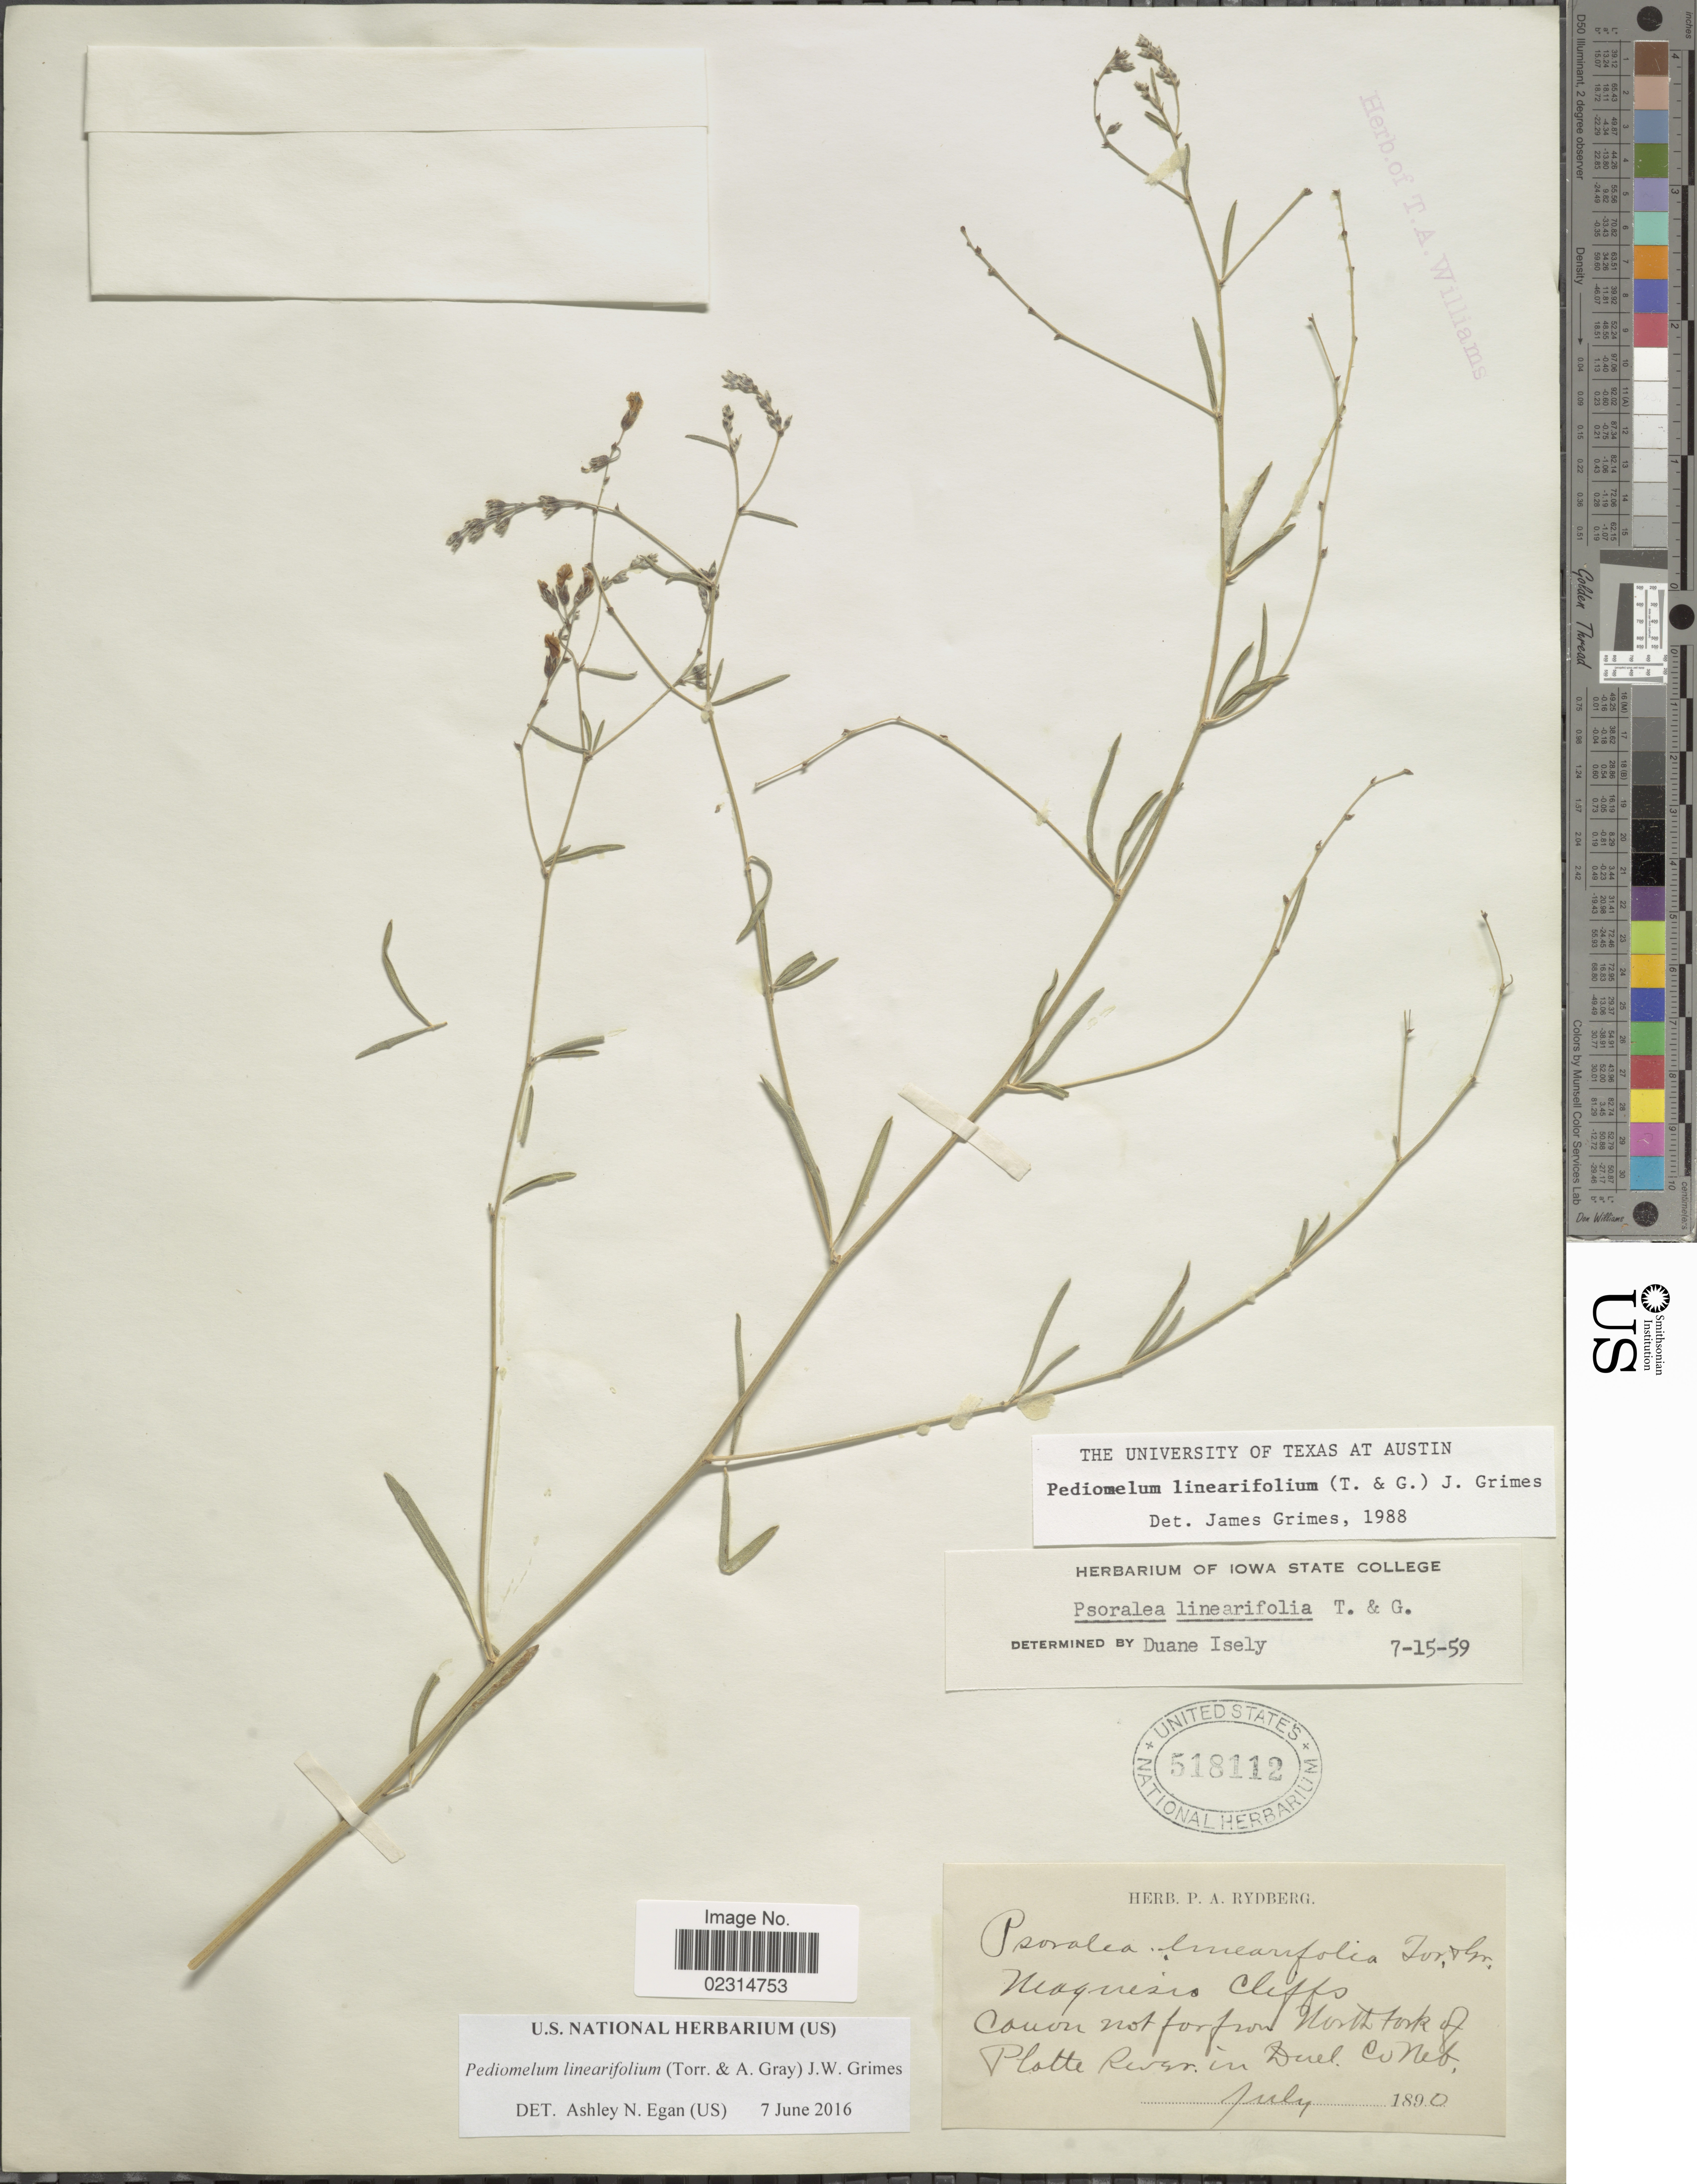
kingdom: Plantae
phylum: Tracheophyta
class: Magnoliopsida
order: Fabales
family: Fabaceae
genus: Pediomelum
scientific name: Pediomelum linearifolium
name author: (Torr. & A. Gray) J.W. Grimes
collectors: ex herb. P. A. Rydberg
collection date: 1890-07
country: United States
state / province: Nebraska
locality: Neaquesio Cliffs, Canon not for from North Fork of Platte River, in Deuel Co [interpreted]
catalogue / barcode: US 518112